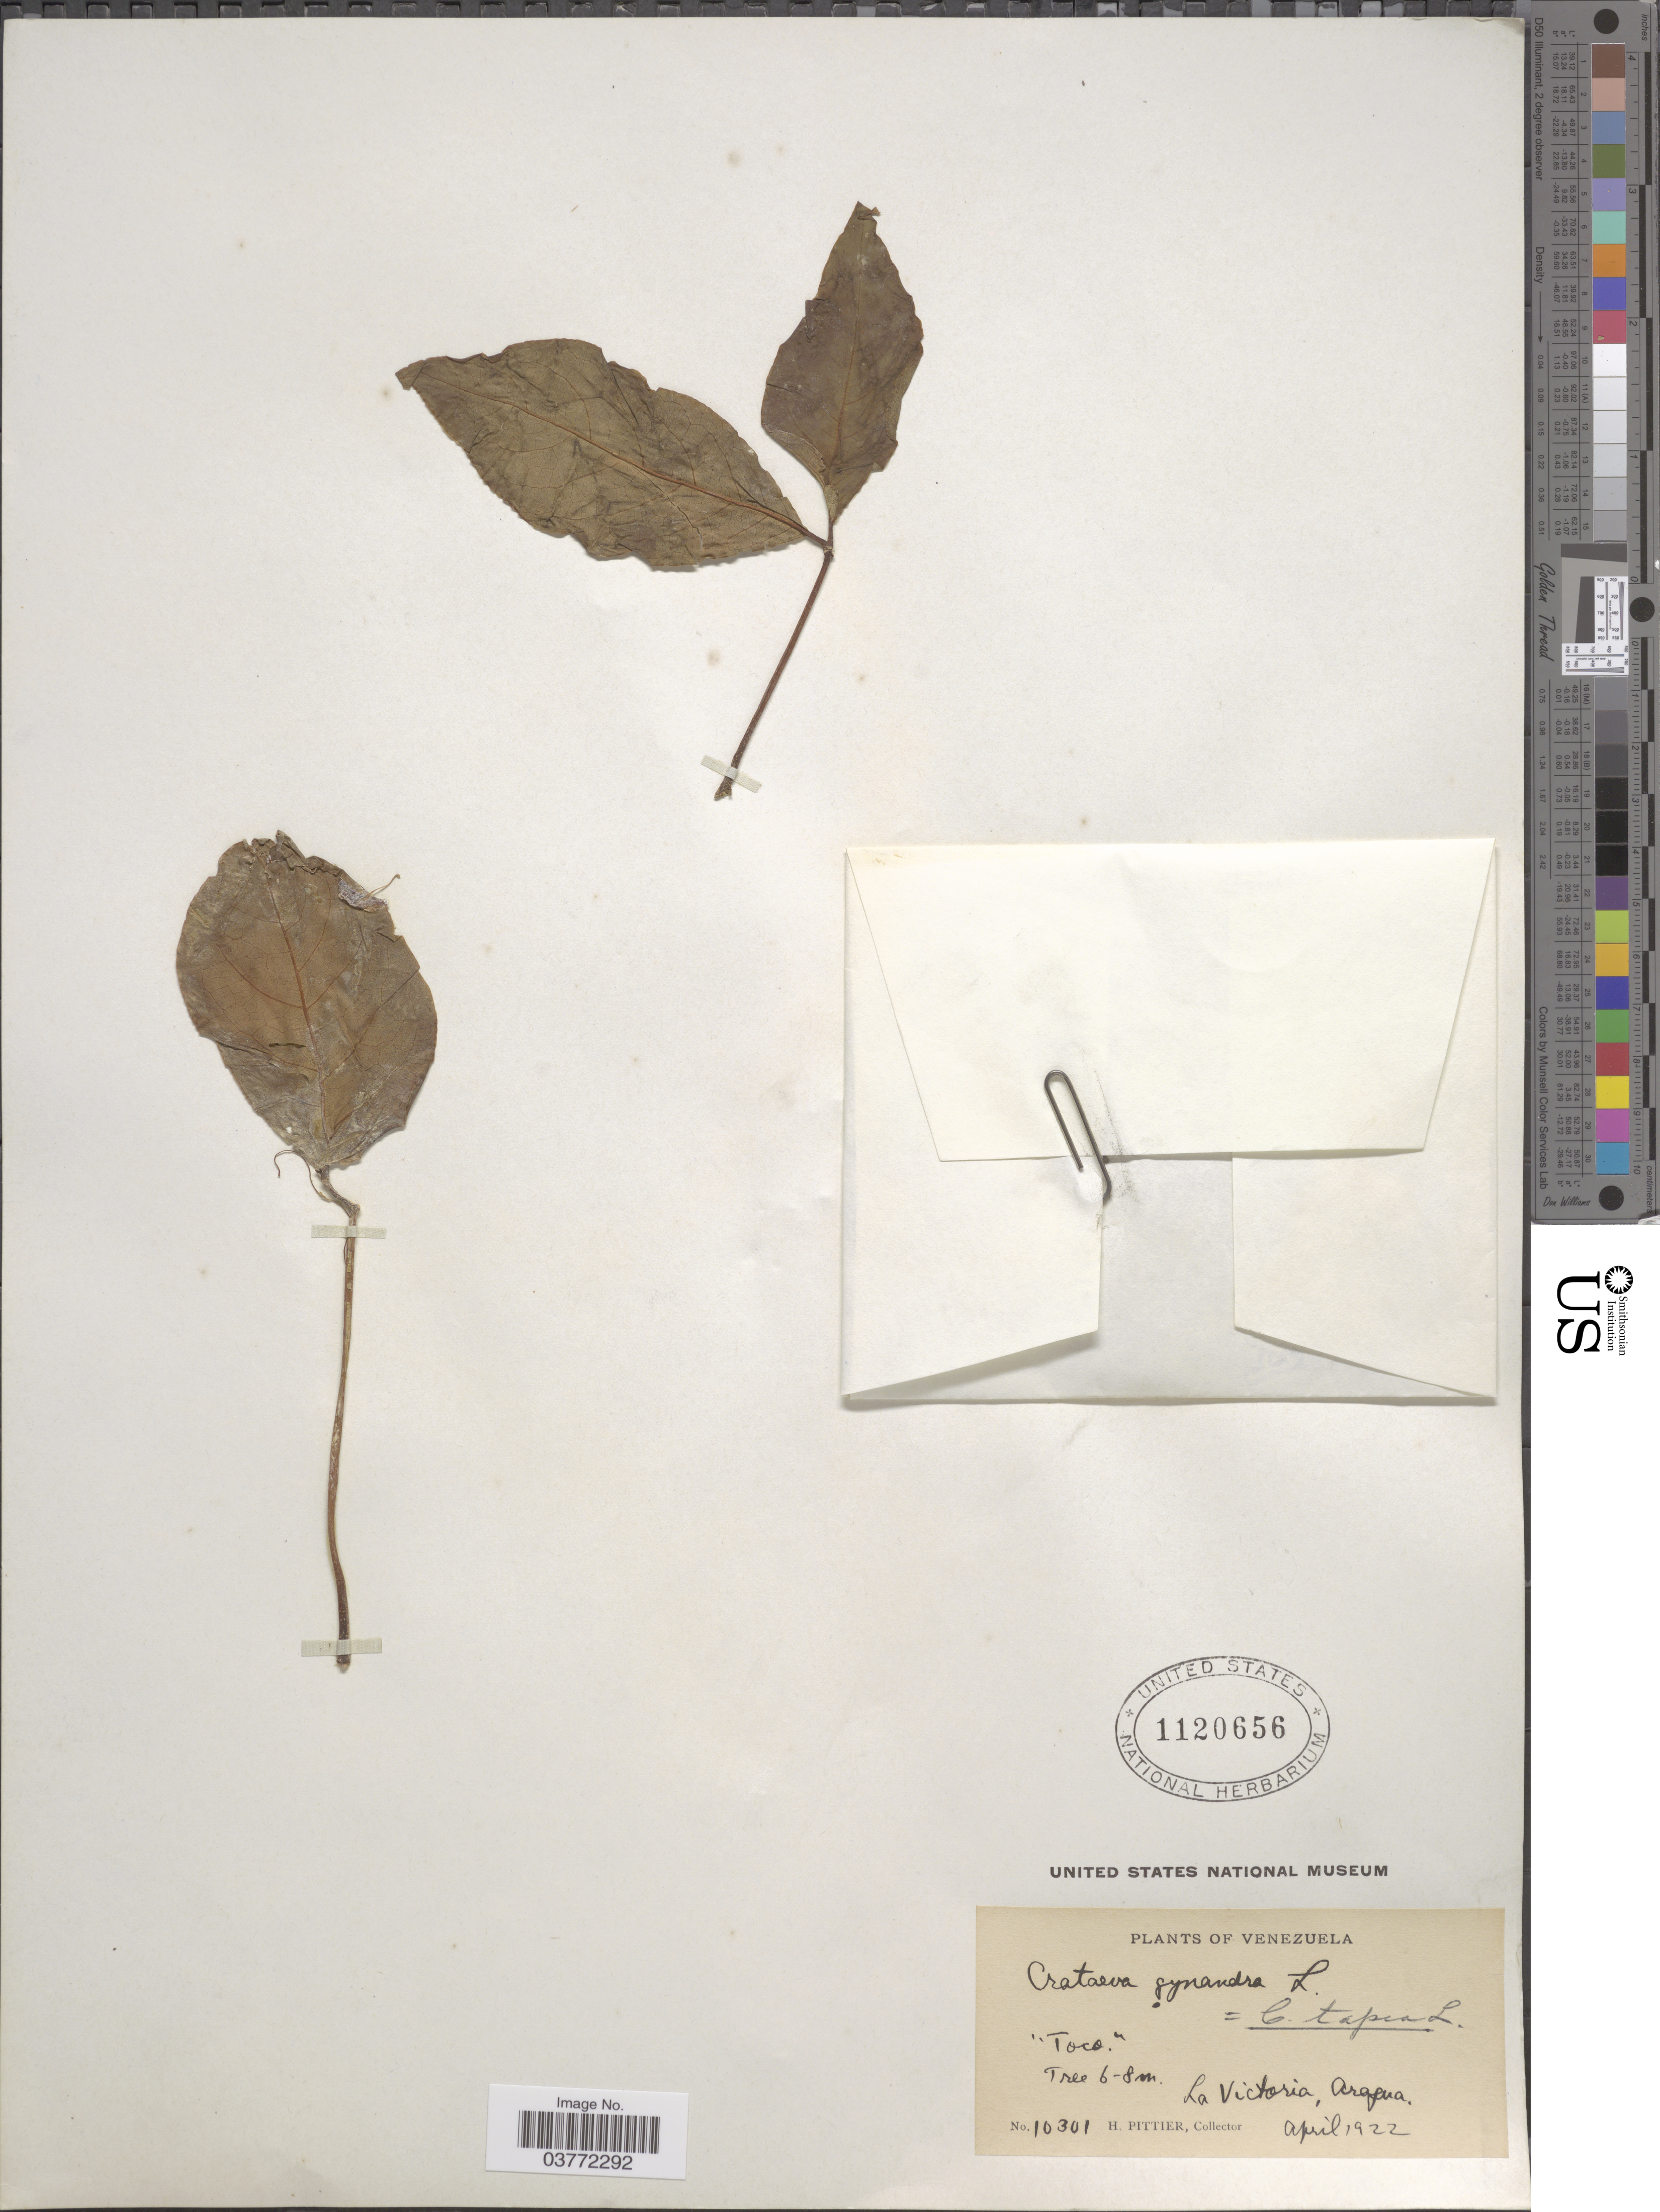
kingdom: Plantae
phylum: Tracheophyta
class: Magnoliopsida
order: Brassicales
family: Capparaceae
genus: Crateva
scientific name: Crateva tapia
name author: L.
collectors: H. F. Pittier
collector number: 10301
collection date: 1922-04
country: Venezuela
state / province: Aragua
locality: La Victoria.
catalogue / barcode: US 1120656